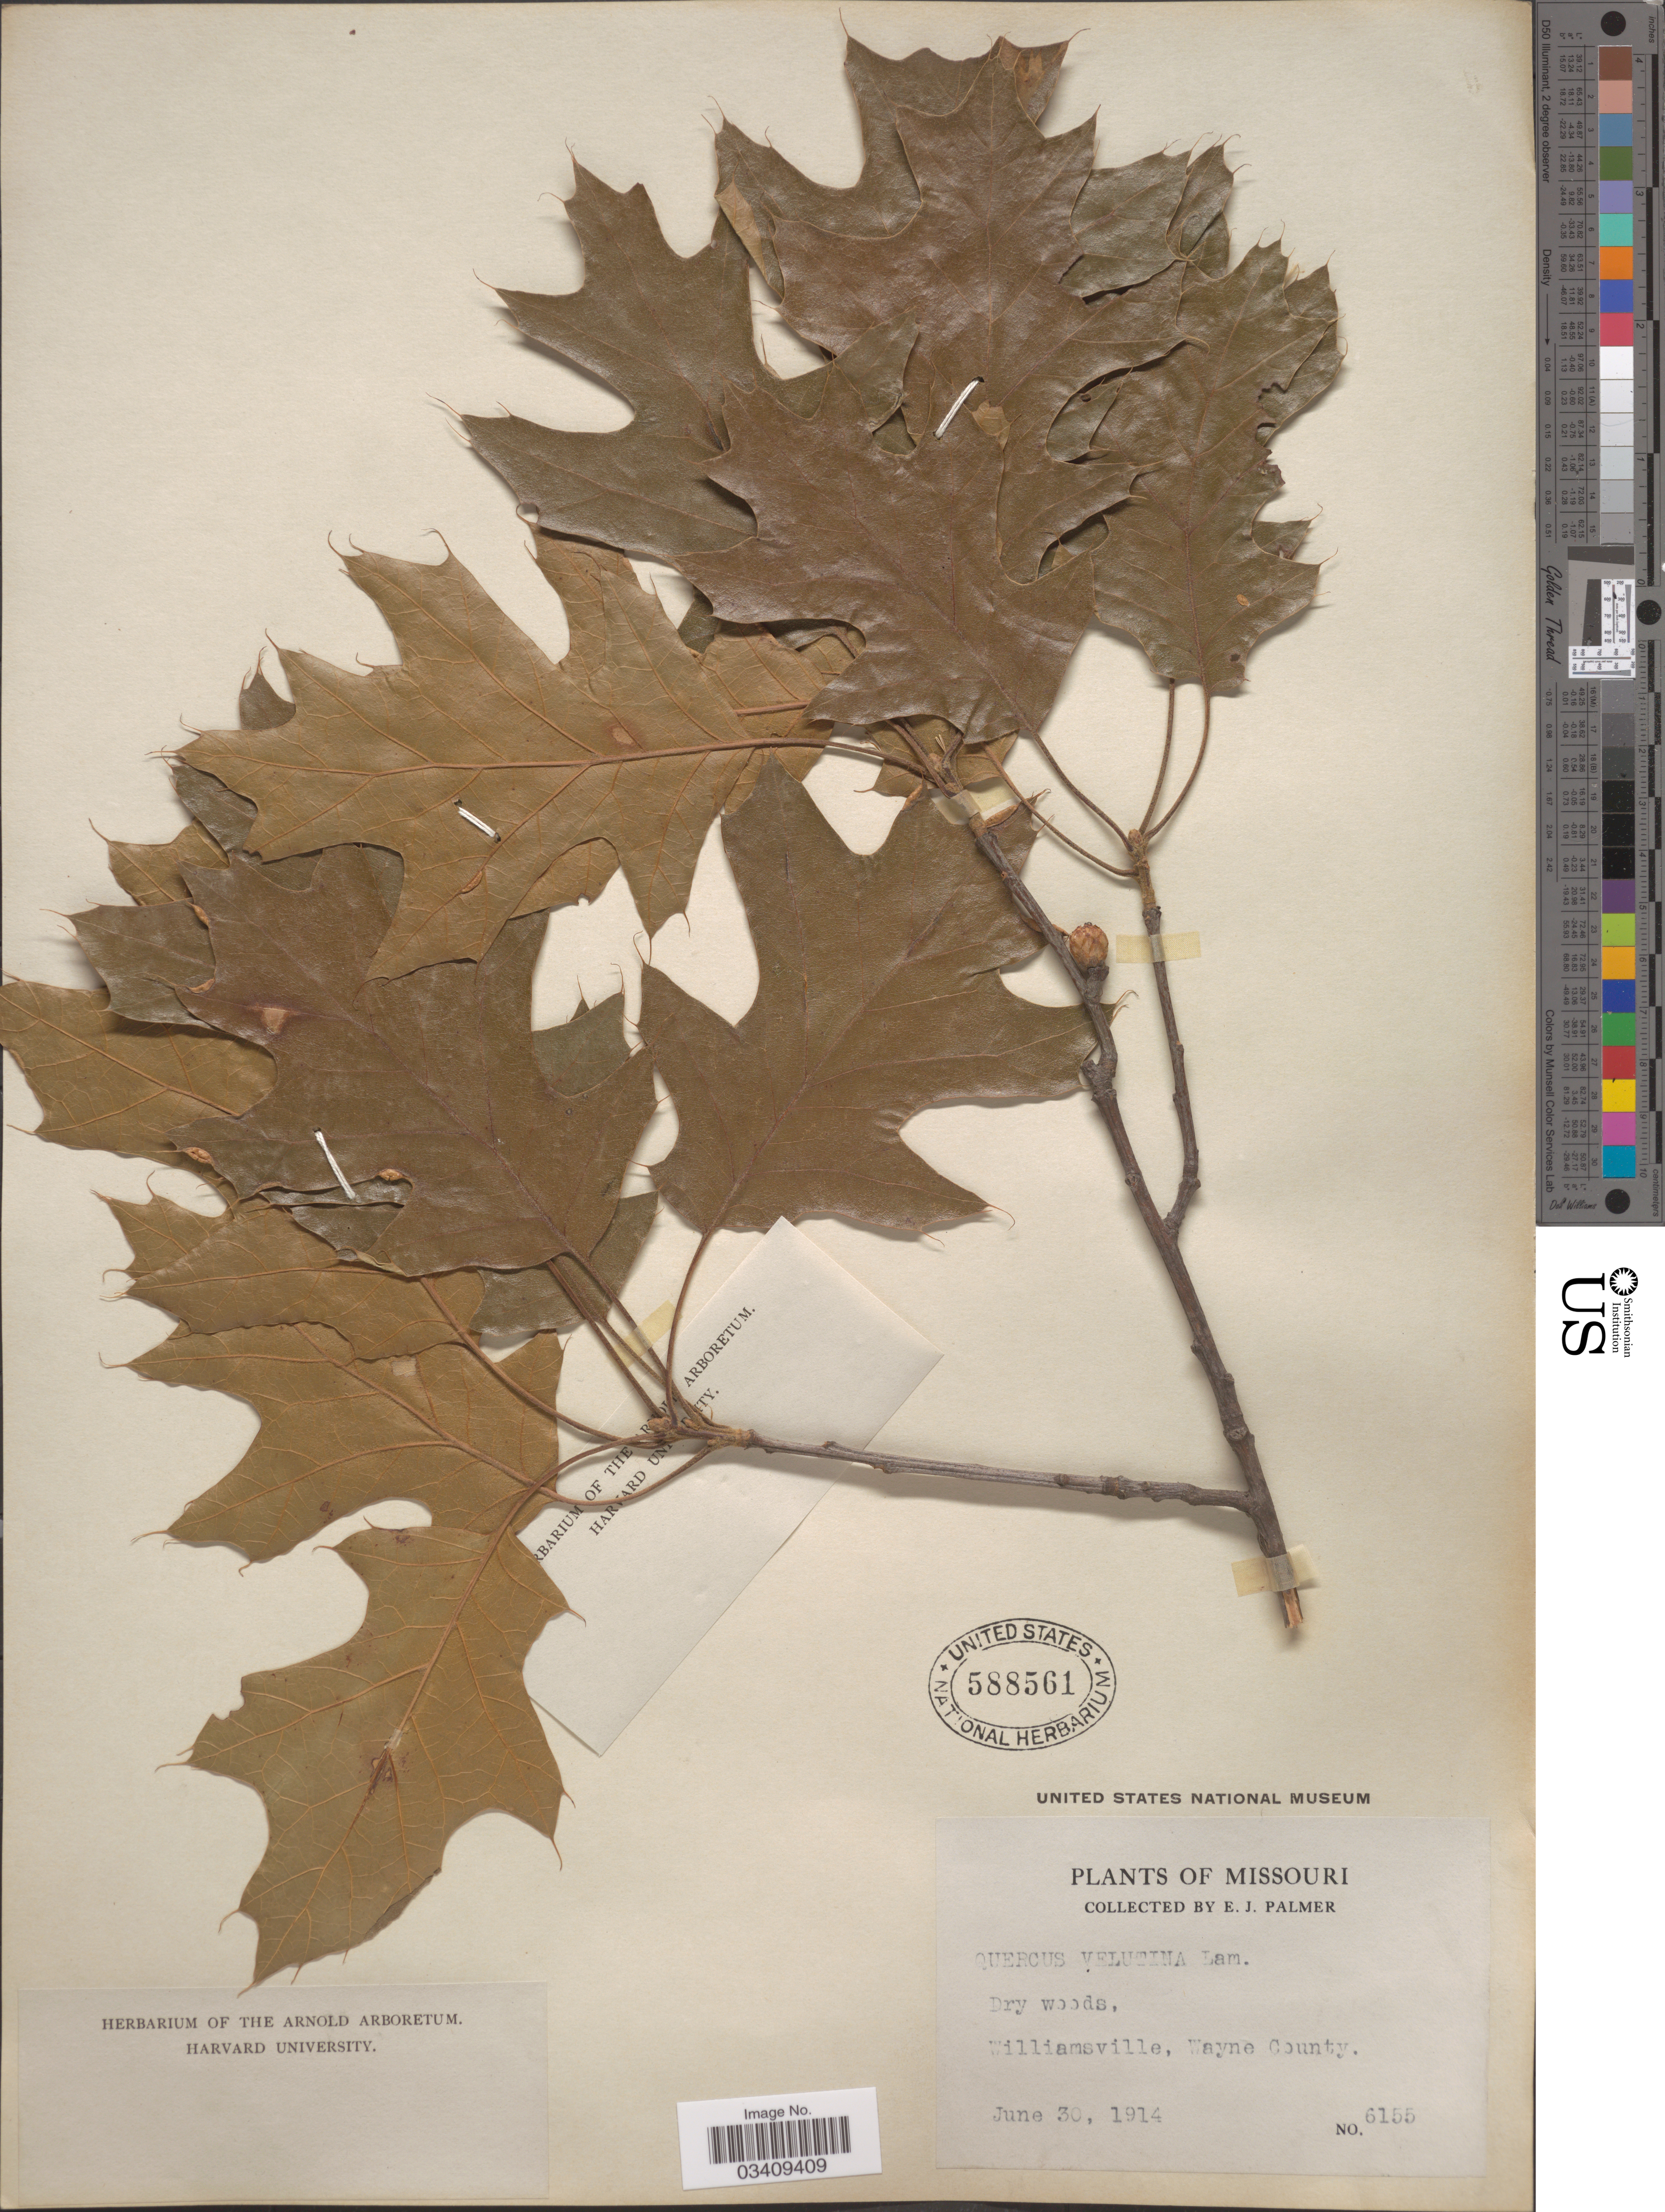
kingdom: Plantae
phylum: Tracheophyta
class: Magnoliopsida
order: Fagales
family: Fagaceae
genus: Quercus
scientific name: Quercus velutina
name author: Lam.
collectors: E. J. Palmer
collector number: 6155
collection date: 1914-06-30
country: United States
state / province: Missouri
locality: Dry woods, Williamsville, Wayne County.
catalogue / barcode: US 588561